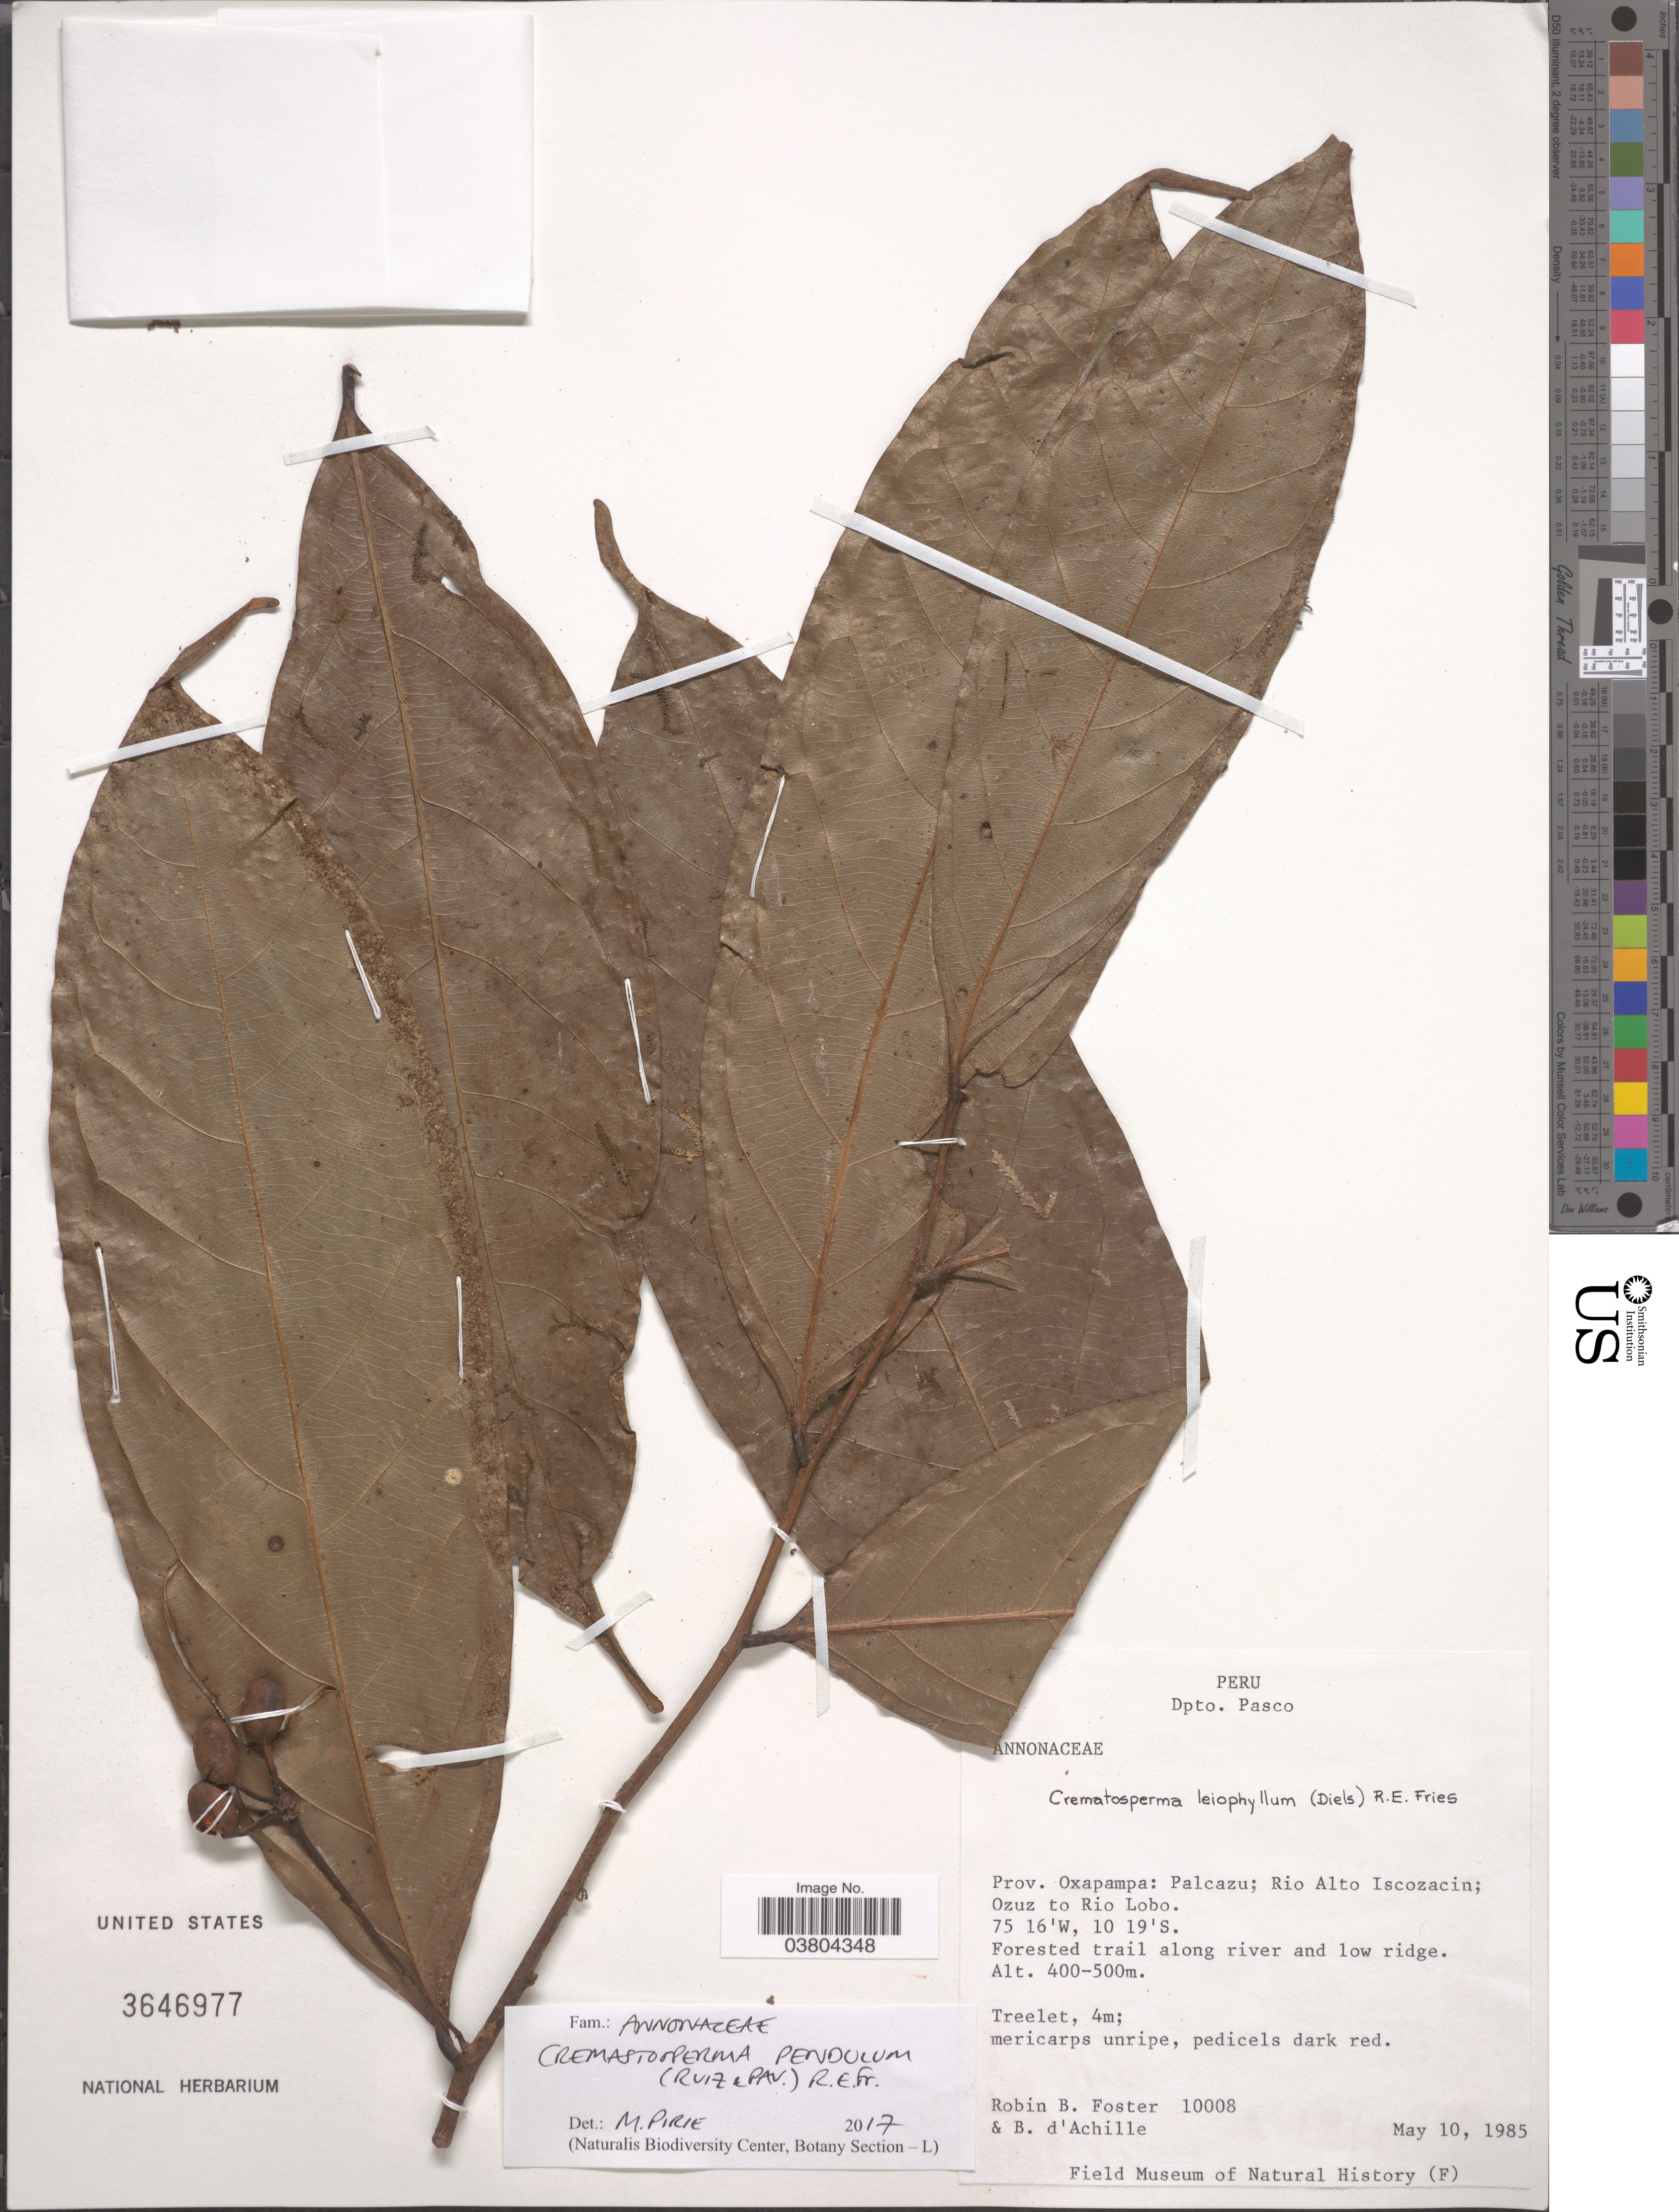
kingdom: Plantae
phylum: Tracheophyta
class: Magnoliopsida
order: Magnoliales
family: Annonaceae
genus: Cremastosperma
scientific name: Cremastosperma pendulum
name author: R.E. Fr.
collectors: R. B. Foster & B. d'Achille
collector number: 10008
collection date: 1985-05-10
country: Peru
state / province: Pasco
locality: Dpto. Pasco. Prov. Oxapampa: Palcazu; Rio Alto Iscozacin; Ozuz to Rio Lobo. Forested trail along river and low ridge.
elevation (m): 400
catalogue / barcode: US 3646977